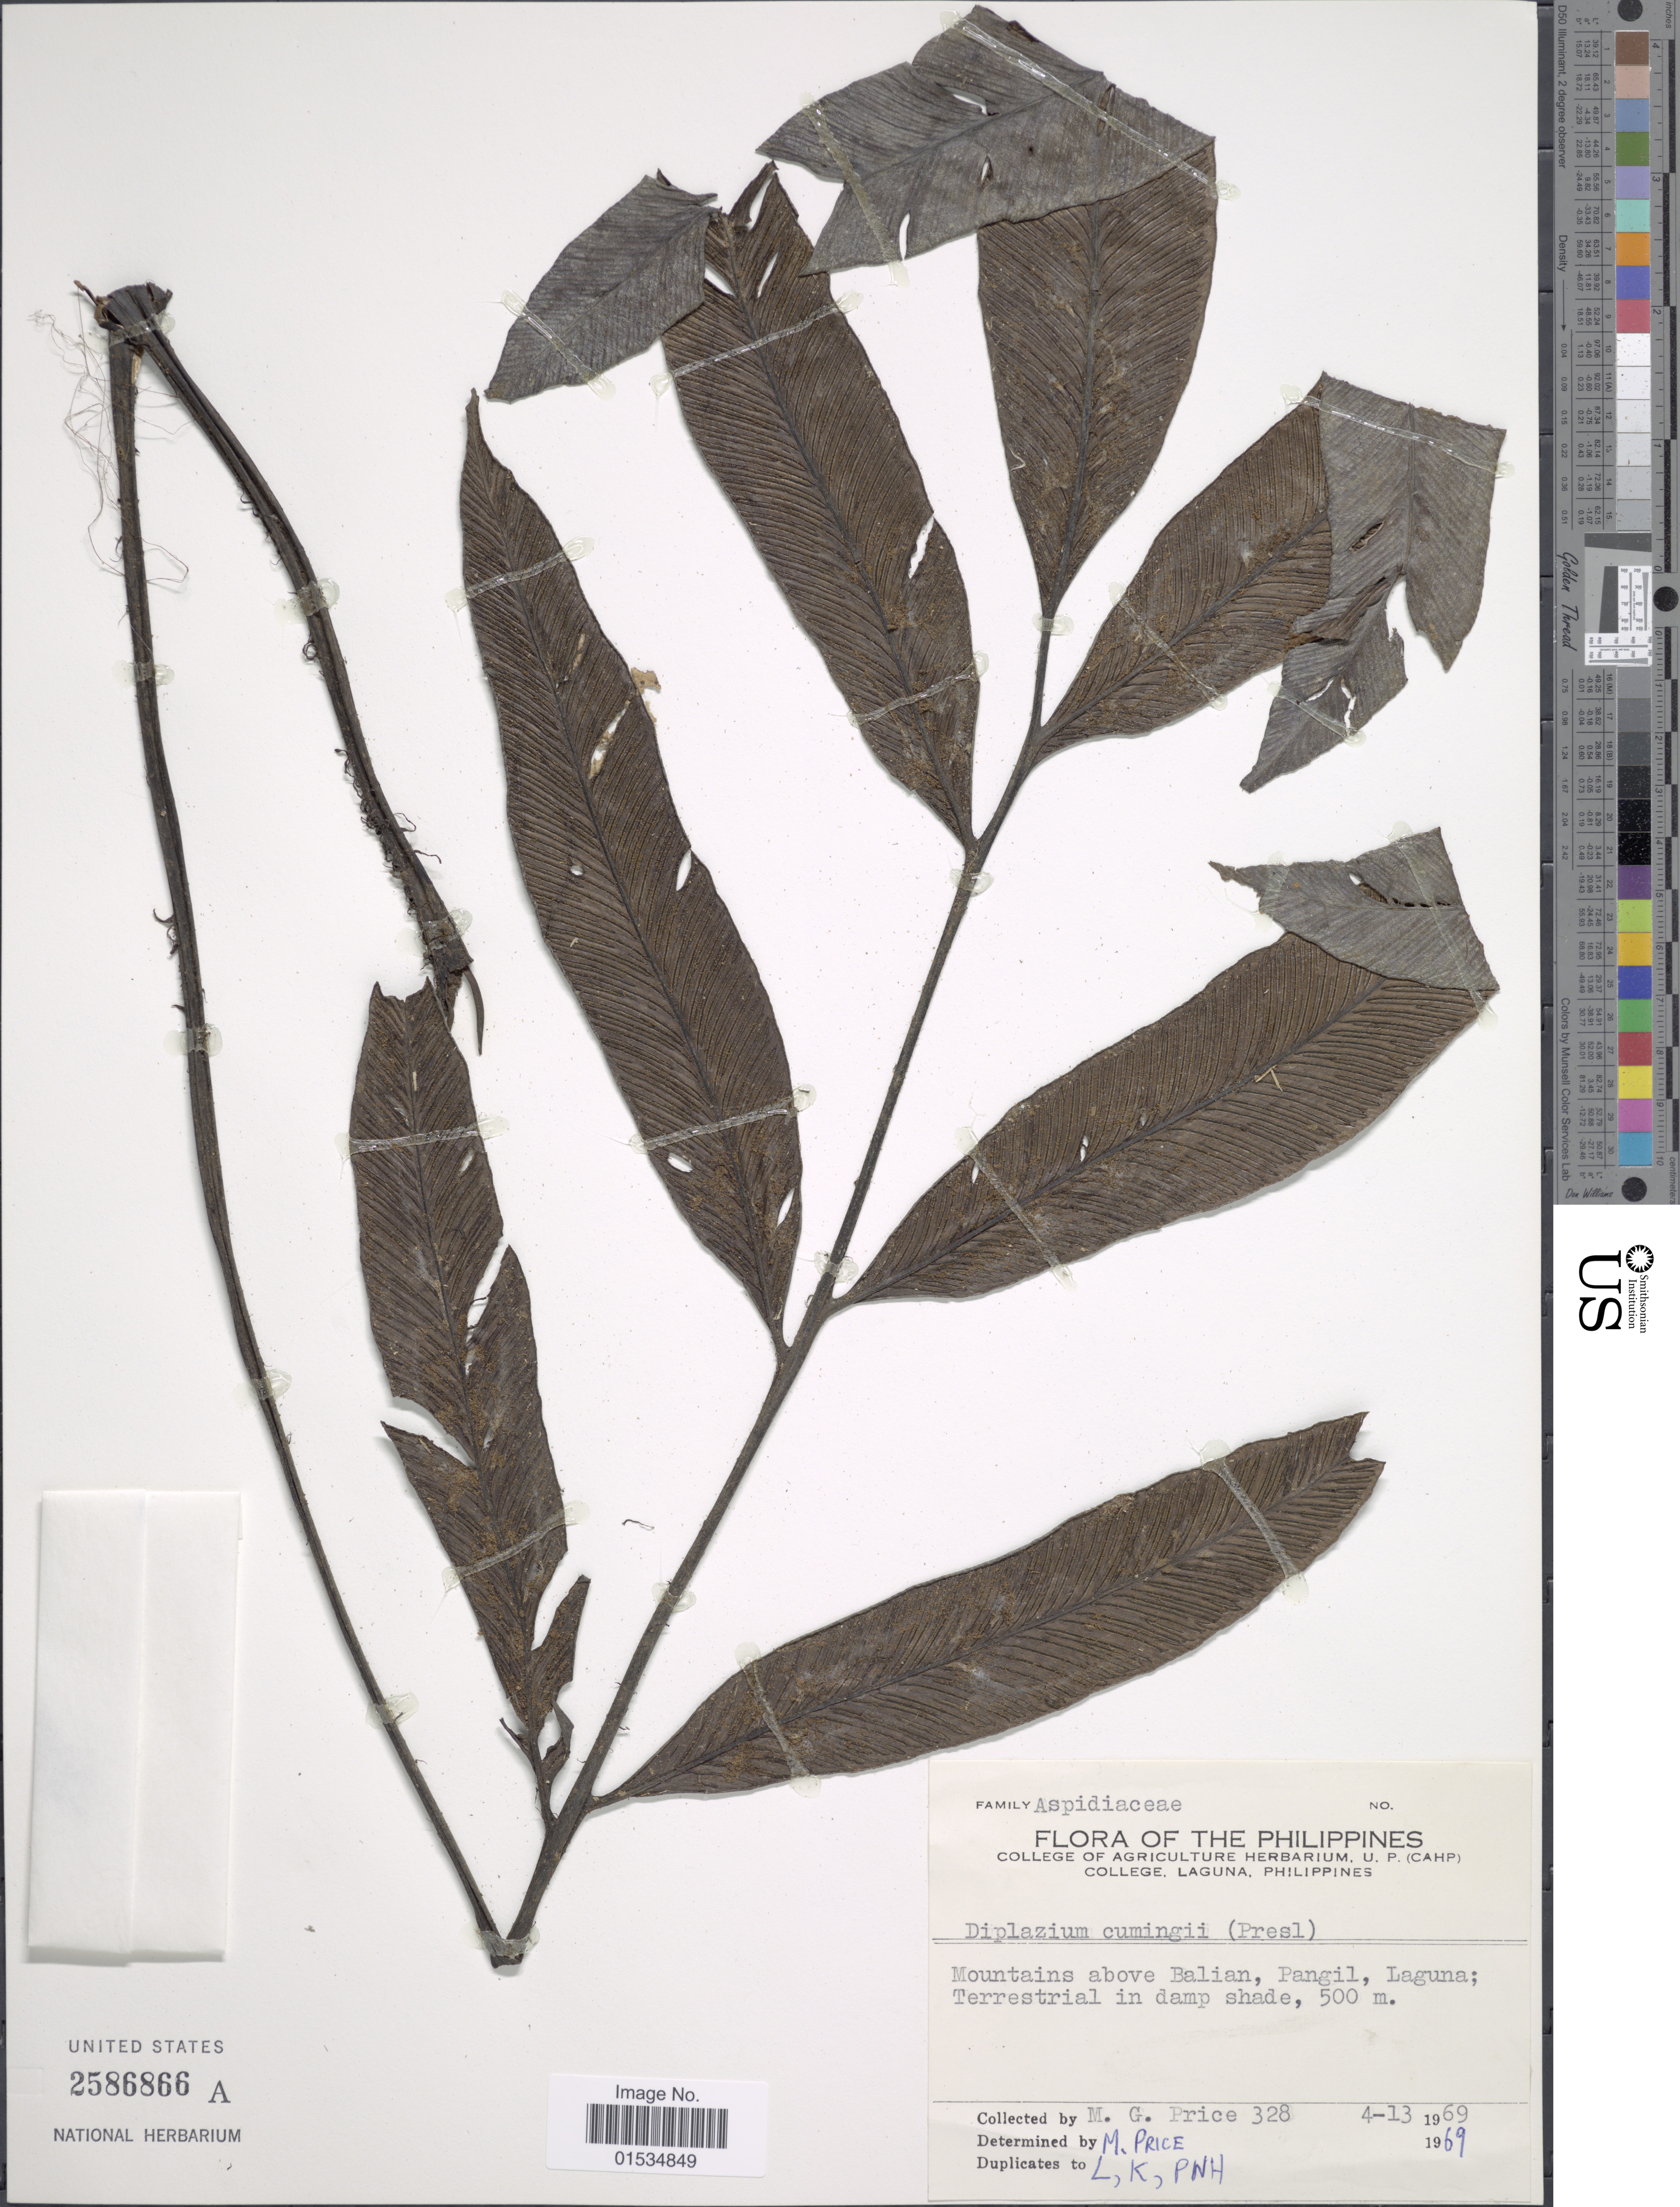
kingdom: Plantae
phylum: Tracheophyta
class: Polypodiopsida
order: Polypodiales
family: Athyriaceae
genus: Diplazium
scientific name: Diplazium cumingii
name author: (C. Presl) C. Chr.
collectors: M. G. Price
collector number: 328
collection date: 1969-04-13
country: Philippines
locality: Mountains above Balian, Pangil, Laguna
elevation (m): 500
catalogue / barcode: US 2586866A